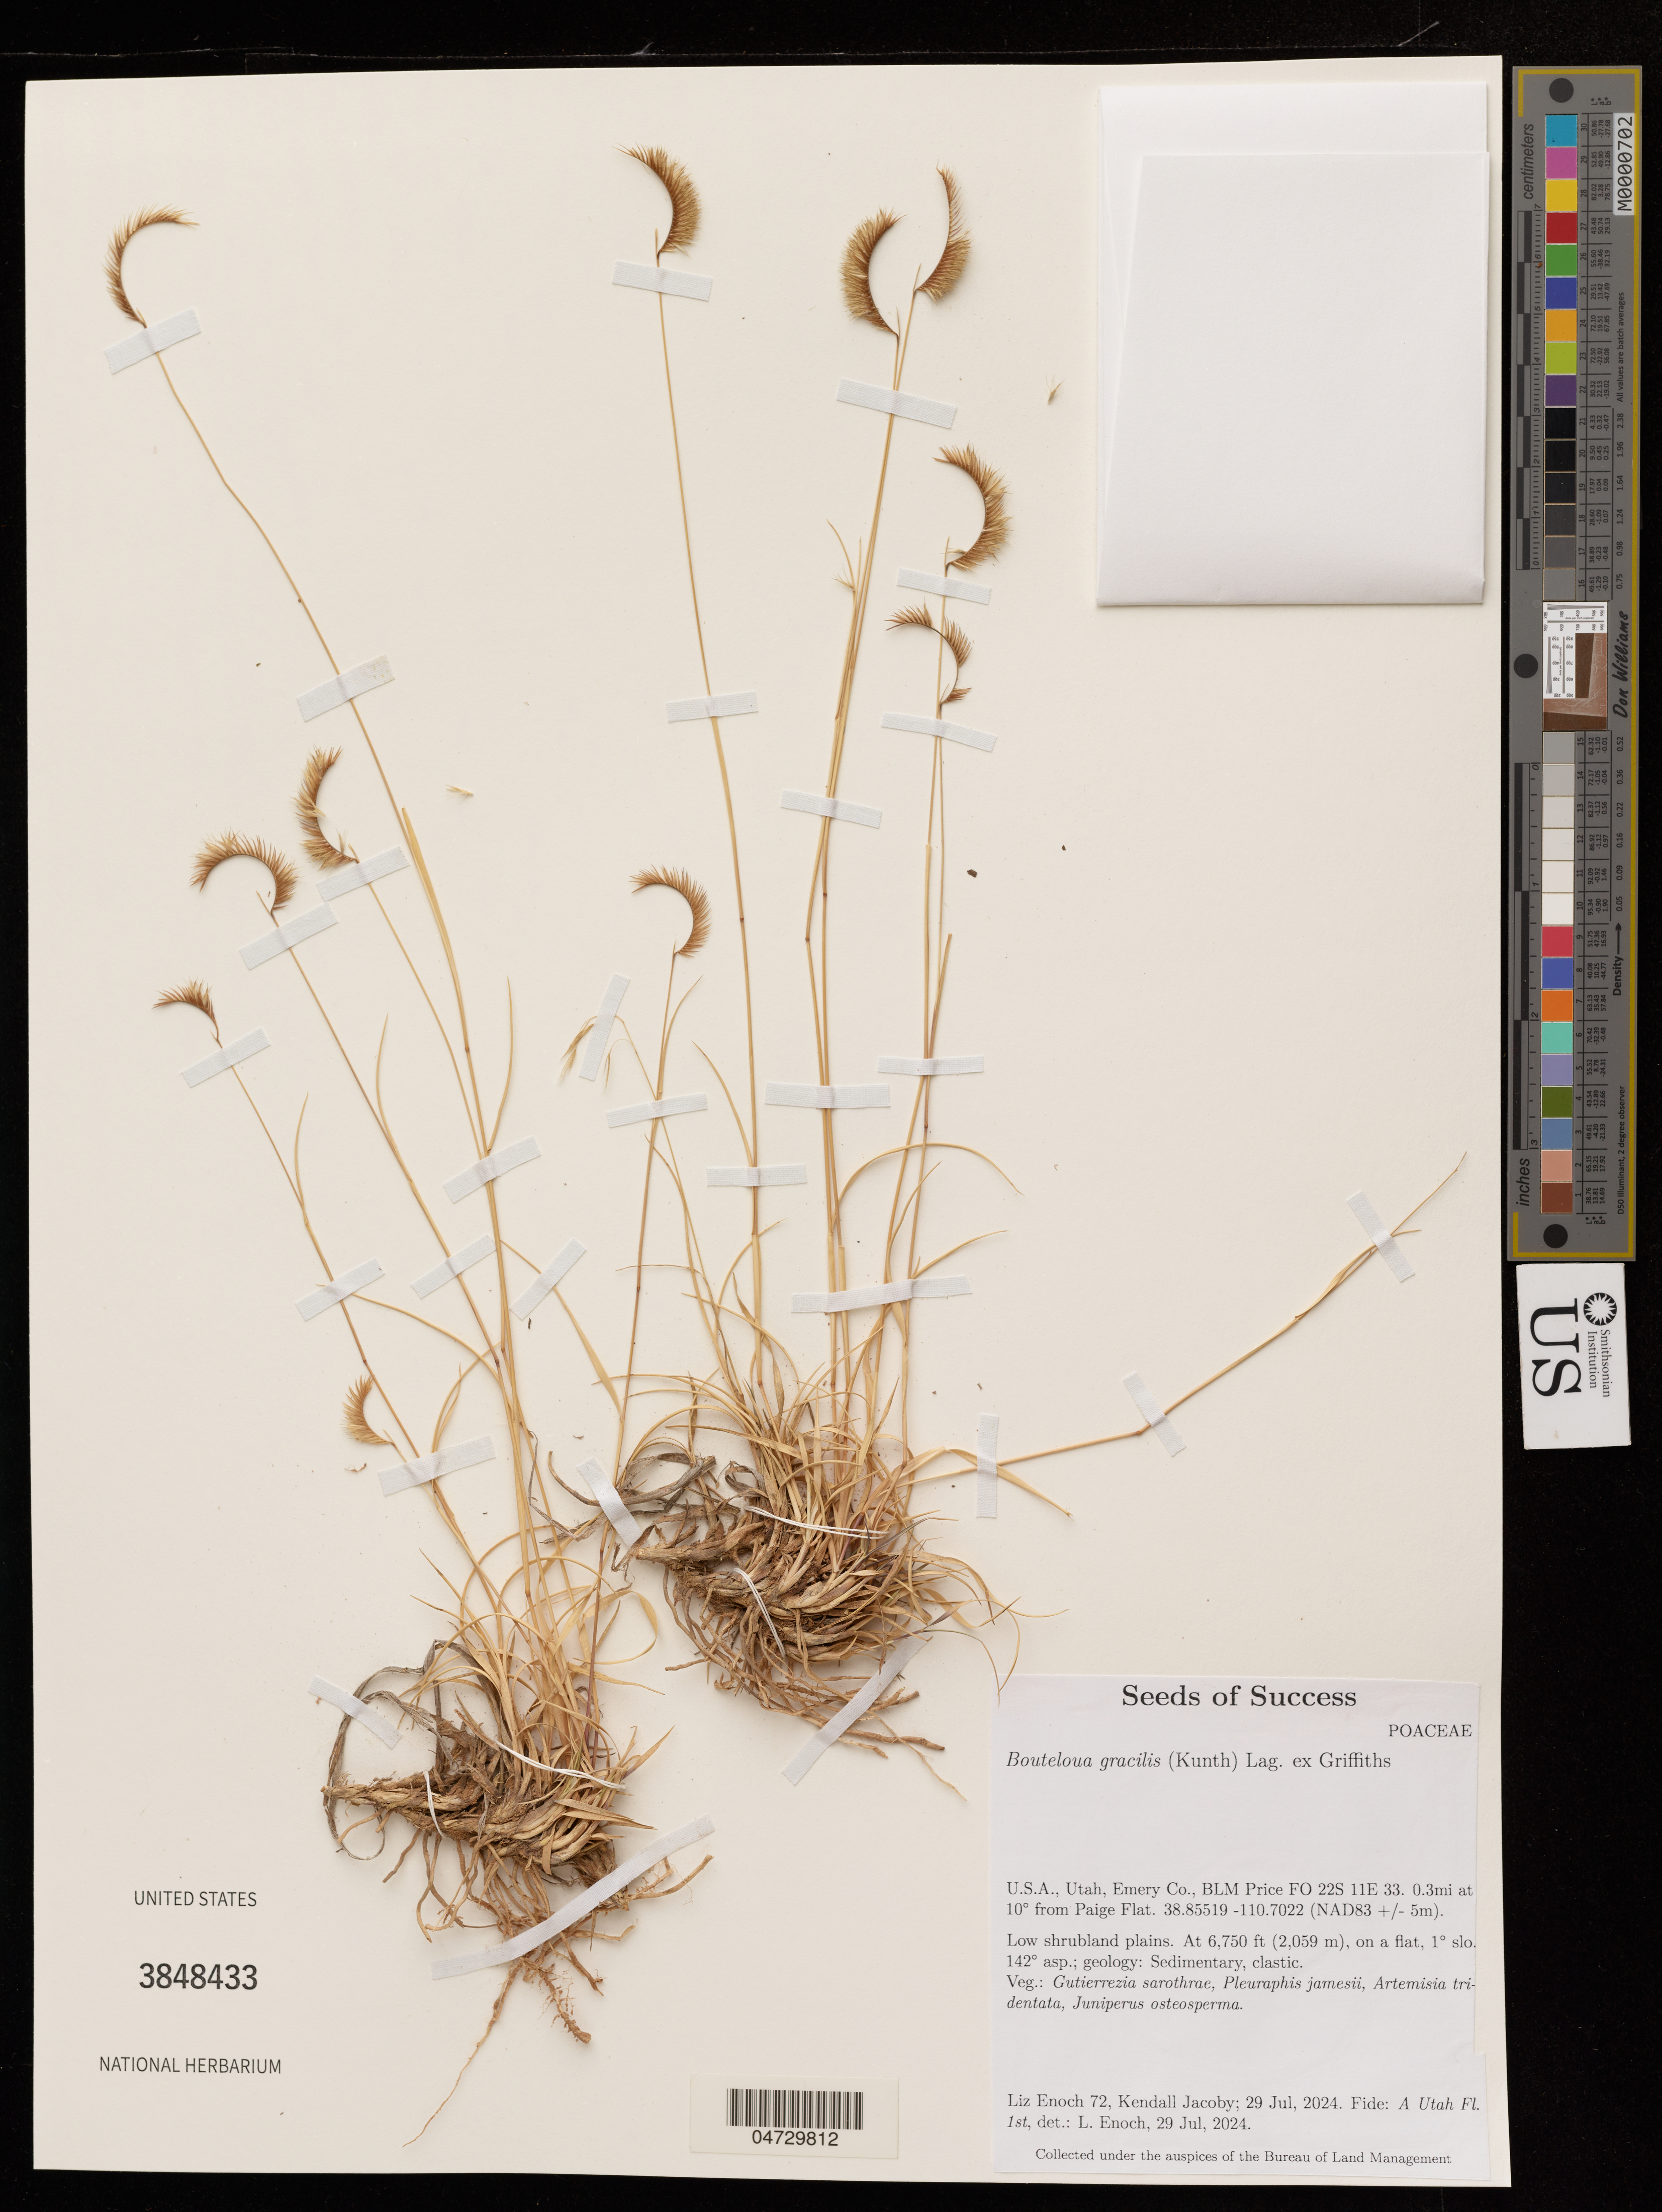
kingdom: Plantae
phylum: Tracheophyta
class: Liliopsida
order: Poales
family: Poaceae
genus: Bouteloua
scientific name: Bouteloua gracilis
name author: (Kunth) Lag. ex Griffiths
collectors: L. Enoch & K. Jacoby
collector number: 72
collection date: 2024-07-29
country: United States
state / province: Utah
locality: Emery Co., BLM Price FO 22S 11E 33. 0.3mi at 10° from Paige Flat. (NAD83 +/- 5m).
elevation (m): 2057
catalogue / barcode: US 3848433